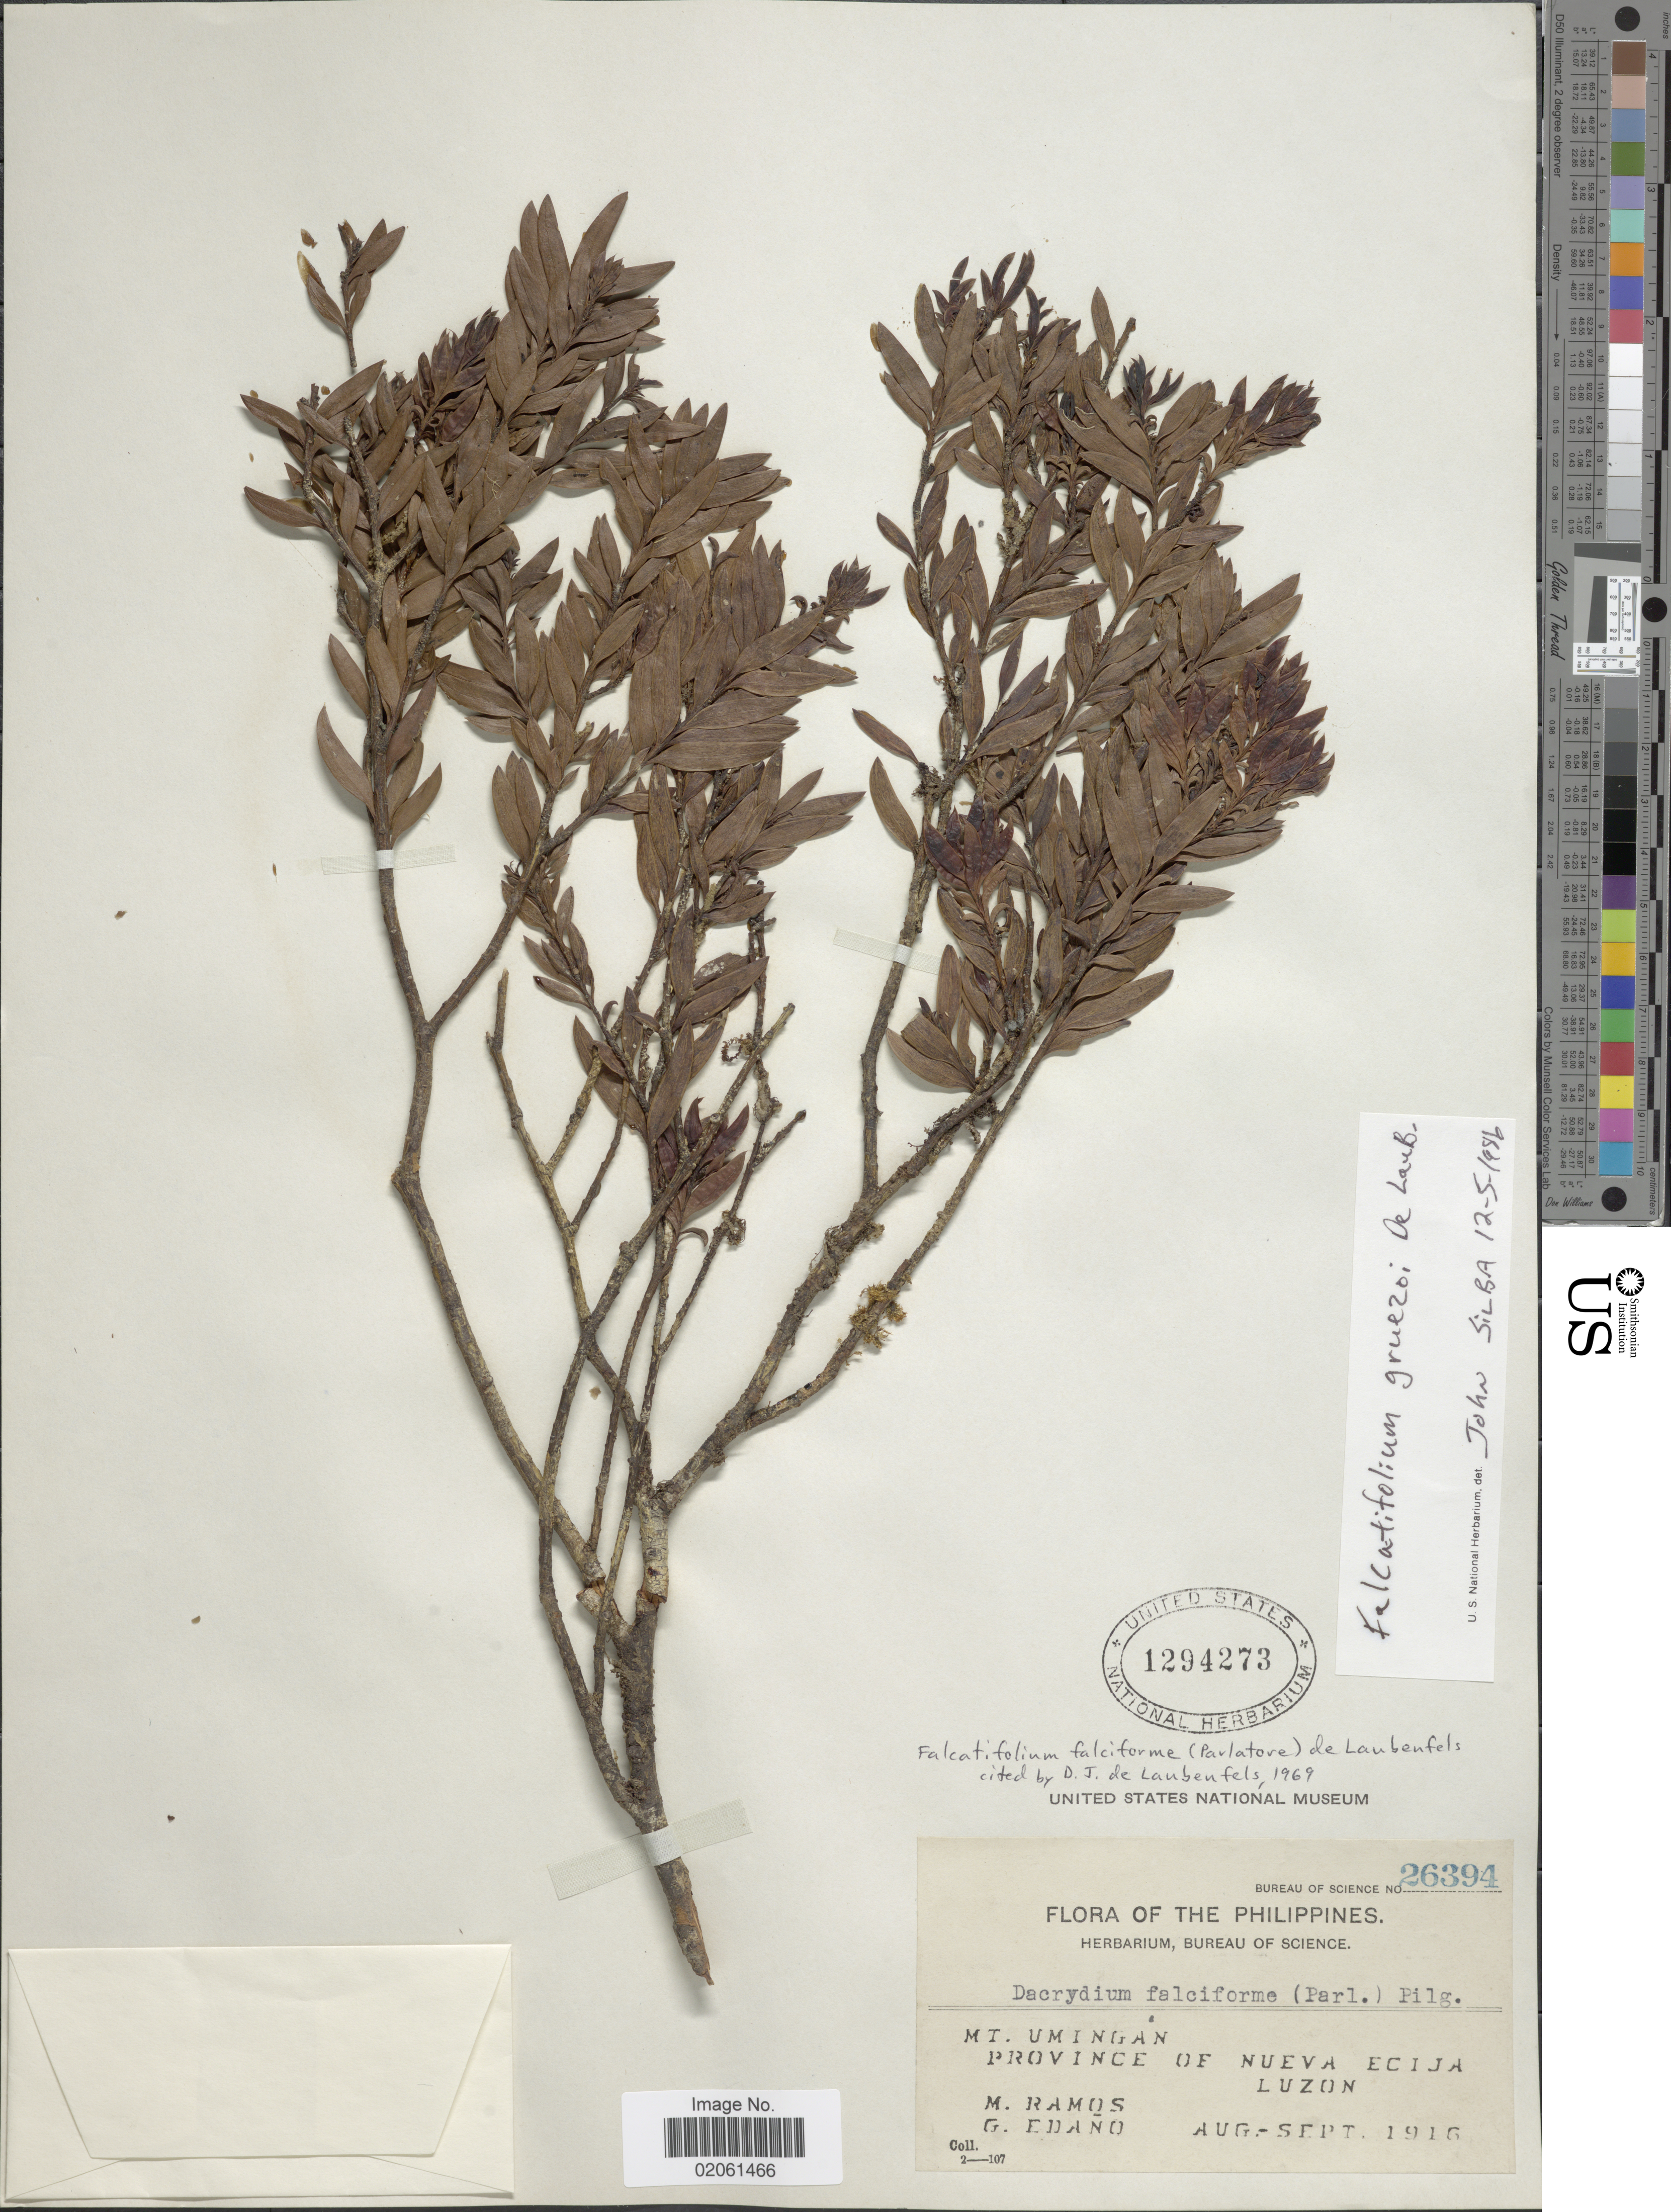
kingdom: Plantae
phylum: Tracheophyta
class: Pinopsida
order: Pinales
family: Podocarpaceae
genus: Falcatifolium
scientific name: Falcatifolium gruezoi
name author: de Laub.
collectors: M. Ramos & G. Edaño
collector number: Bureau of Science 26394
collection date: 1916-08/1916-09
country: Philippines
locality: Mt. Umingan. Province of Nueva Ecija. Luzon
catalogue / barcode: US 1294273